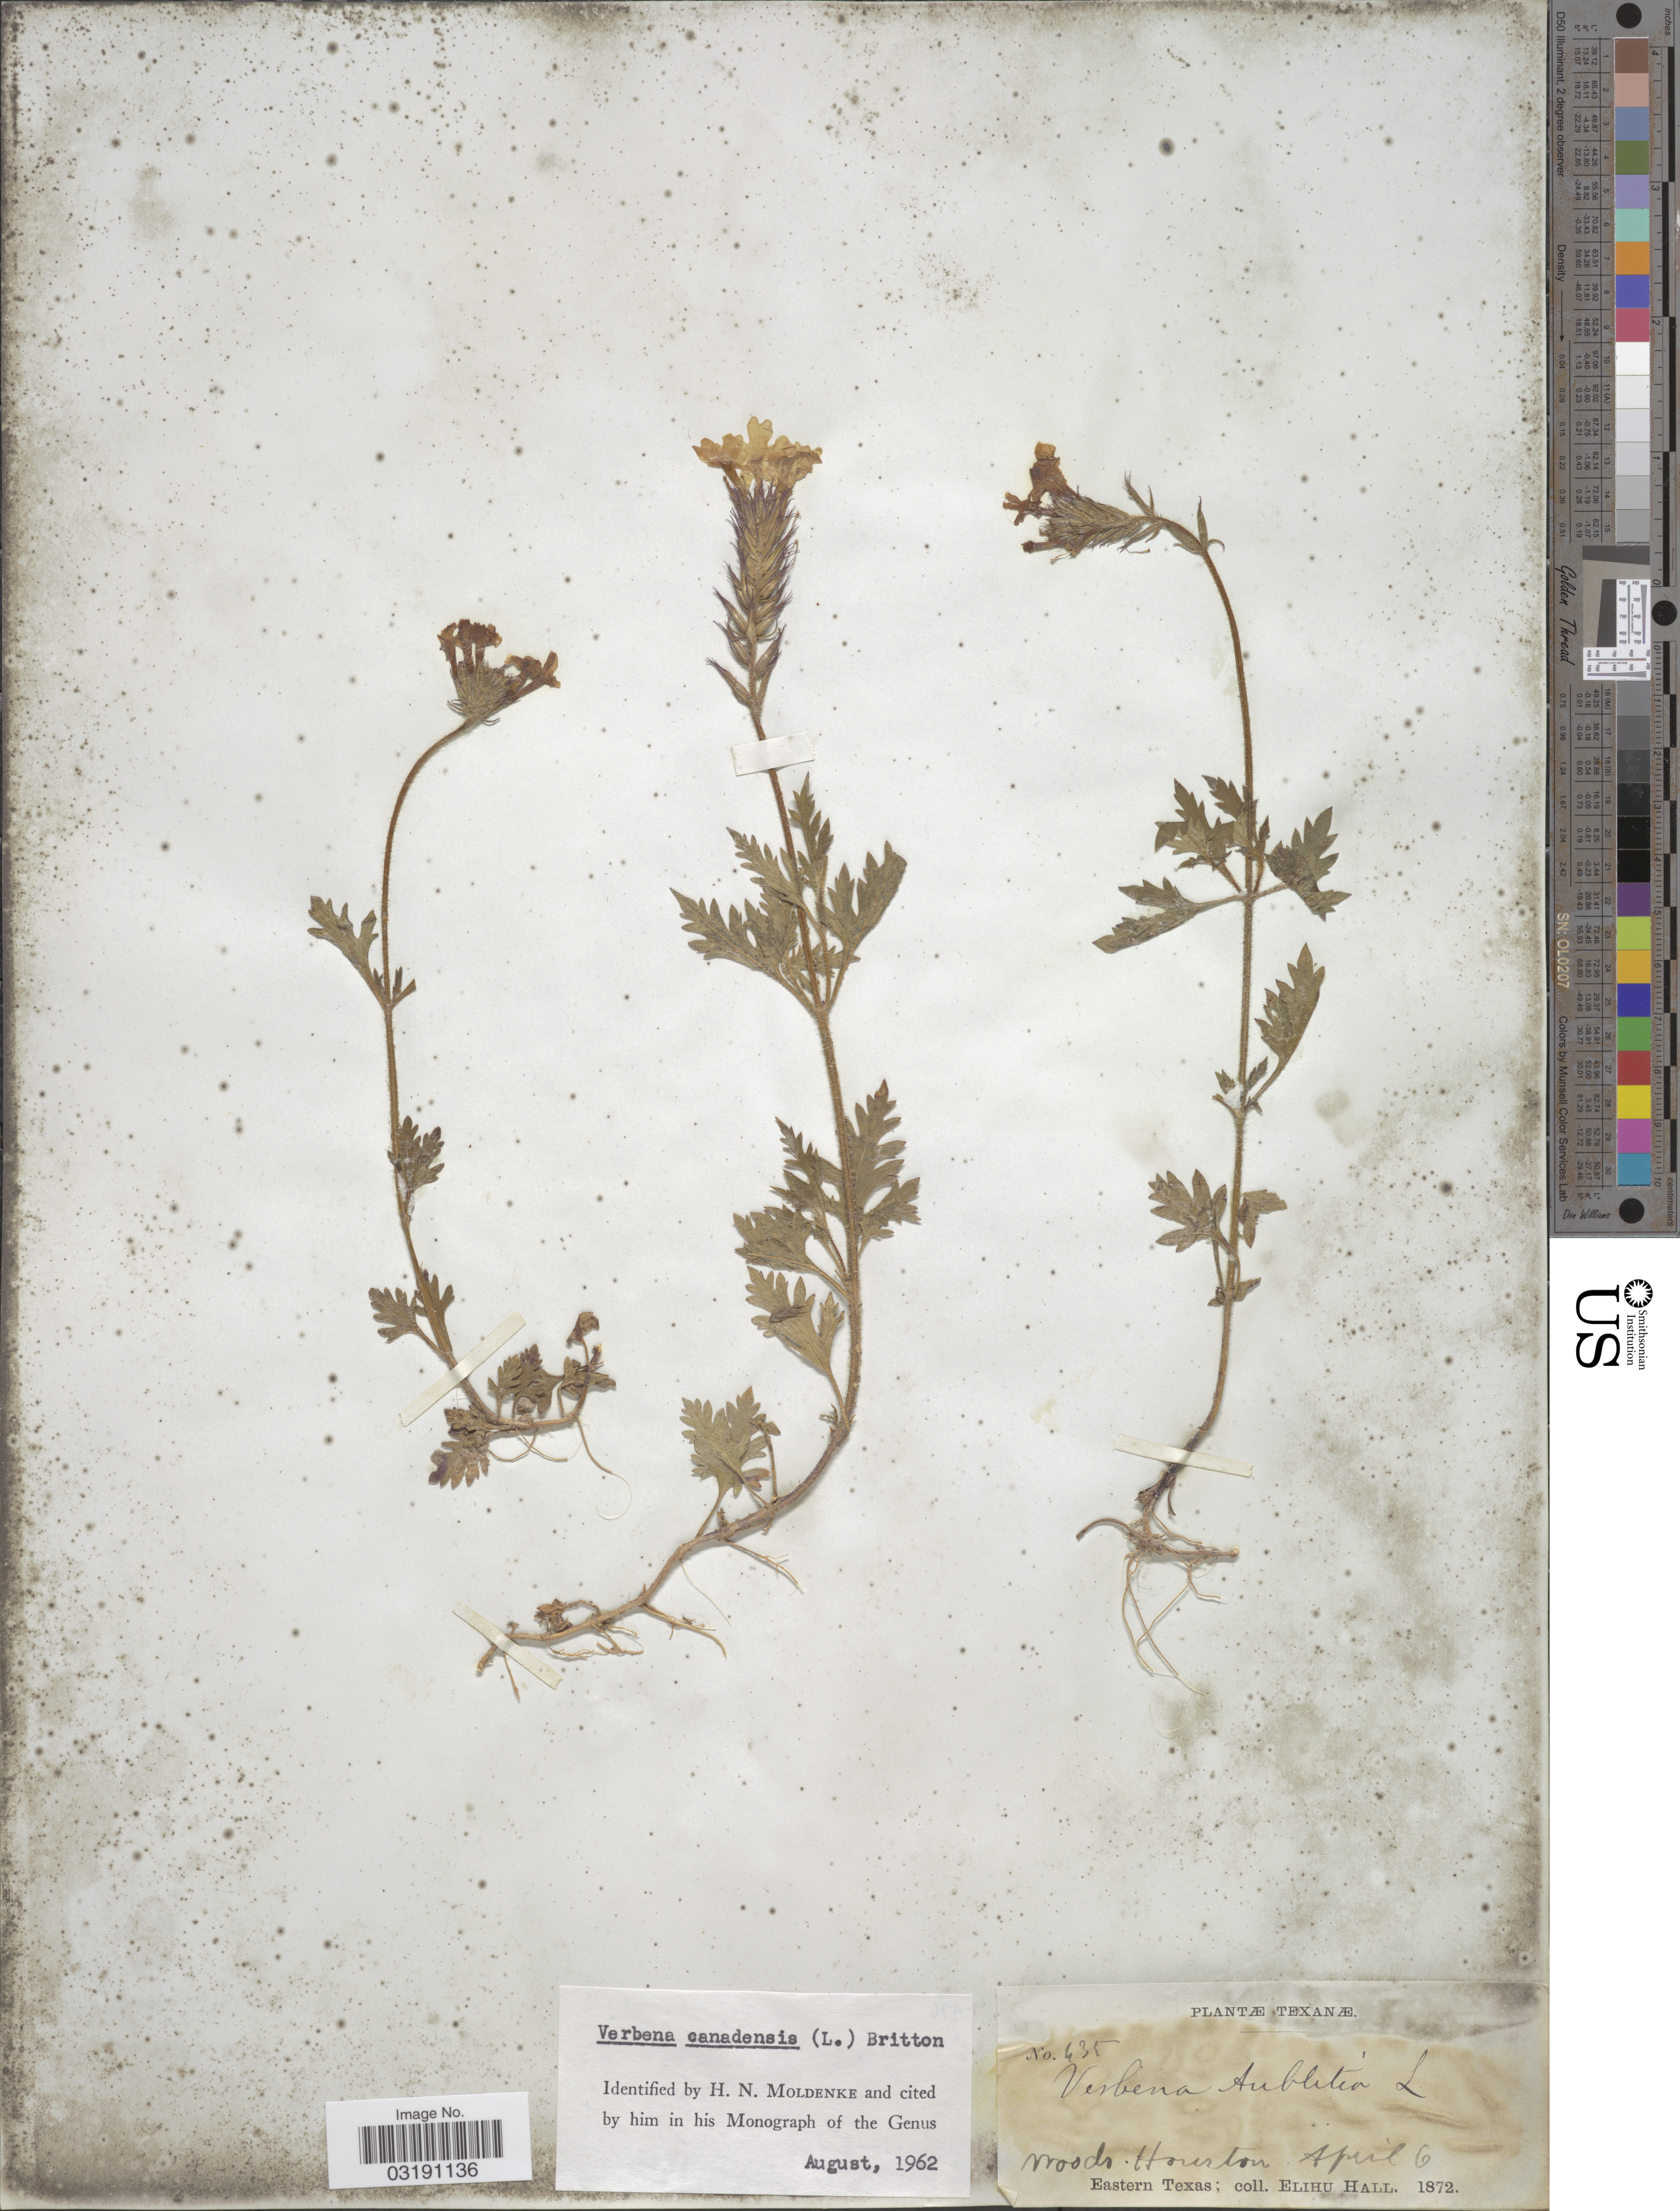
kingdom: Plantae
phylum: Tracheophyta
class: Magnoliopsida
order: Lamiales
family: Verbenaceae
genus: Verbena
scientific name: Verbena canadensis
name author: (L.) Britton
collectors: E. Hall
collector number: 435*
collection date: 1872-04-06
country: United States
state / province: Texas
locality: Houston. Eastern Texas.